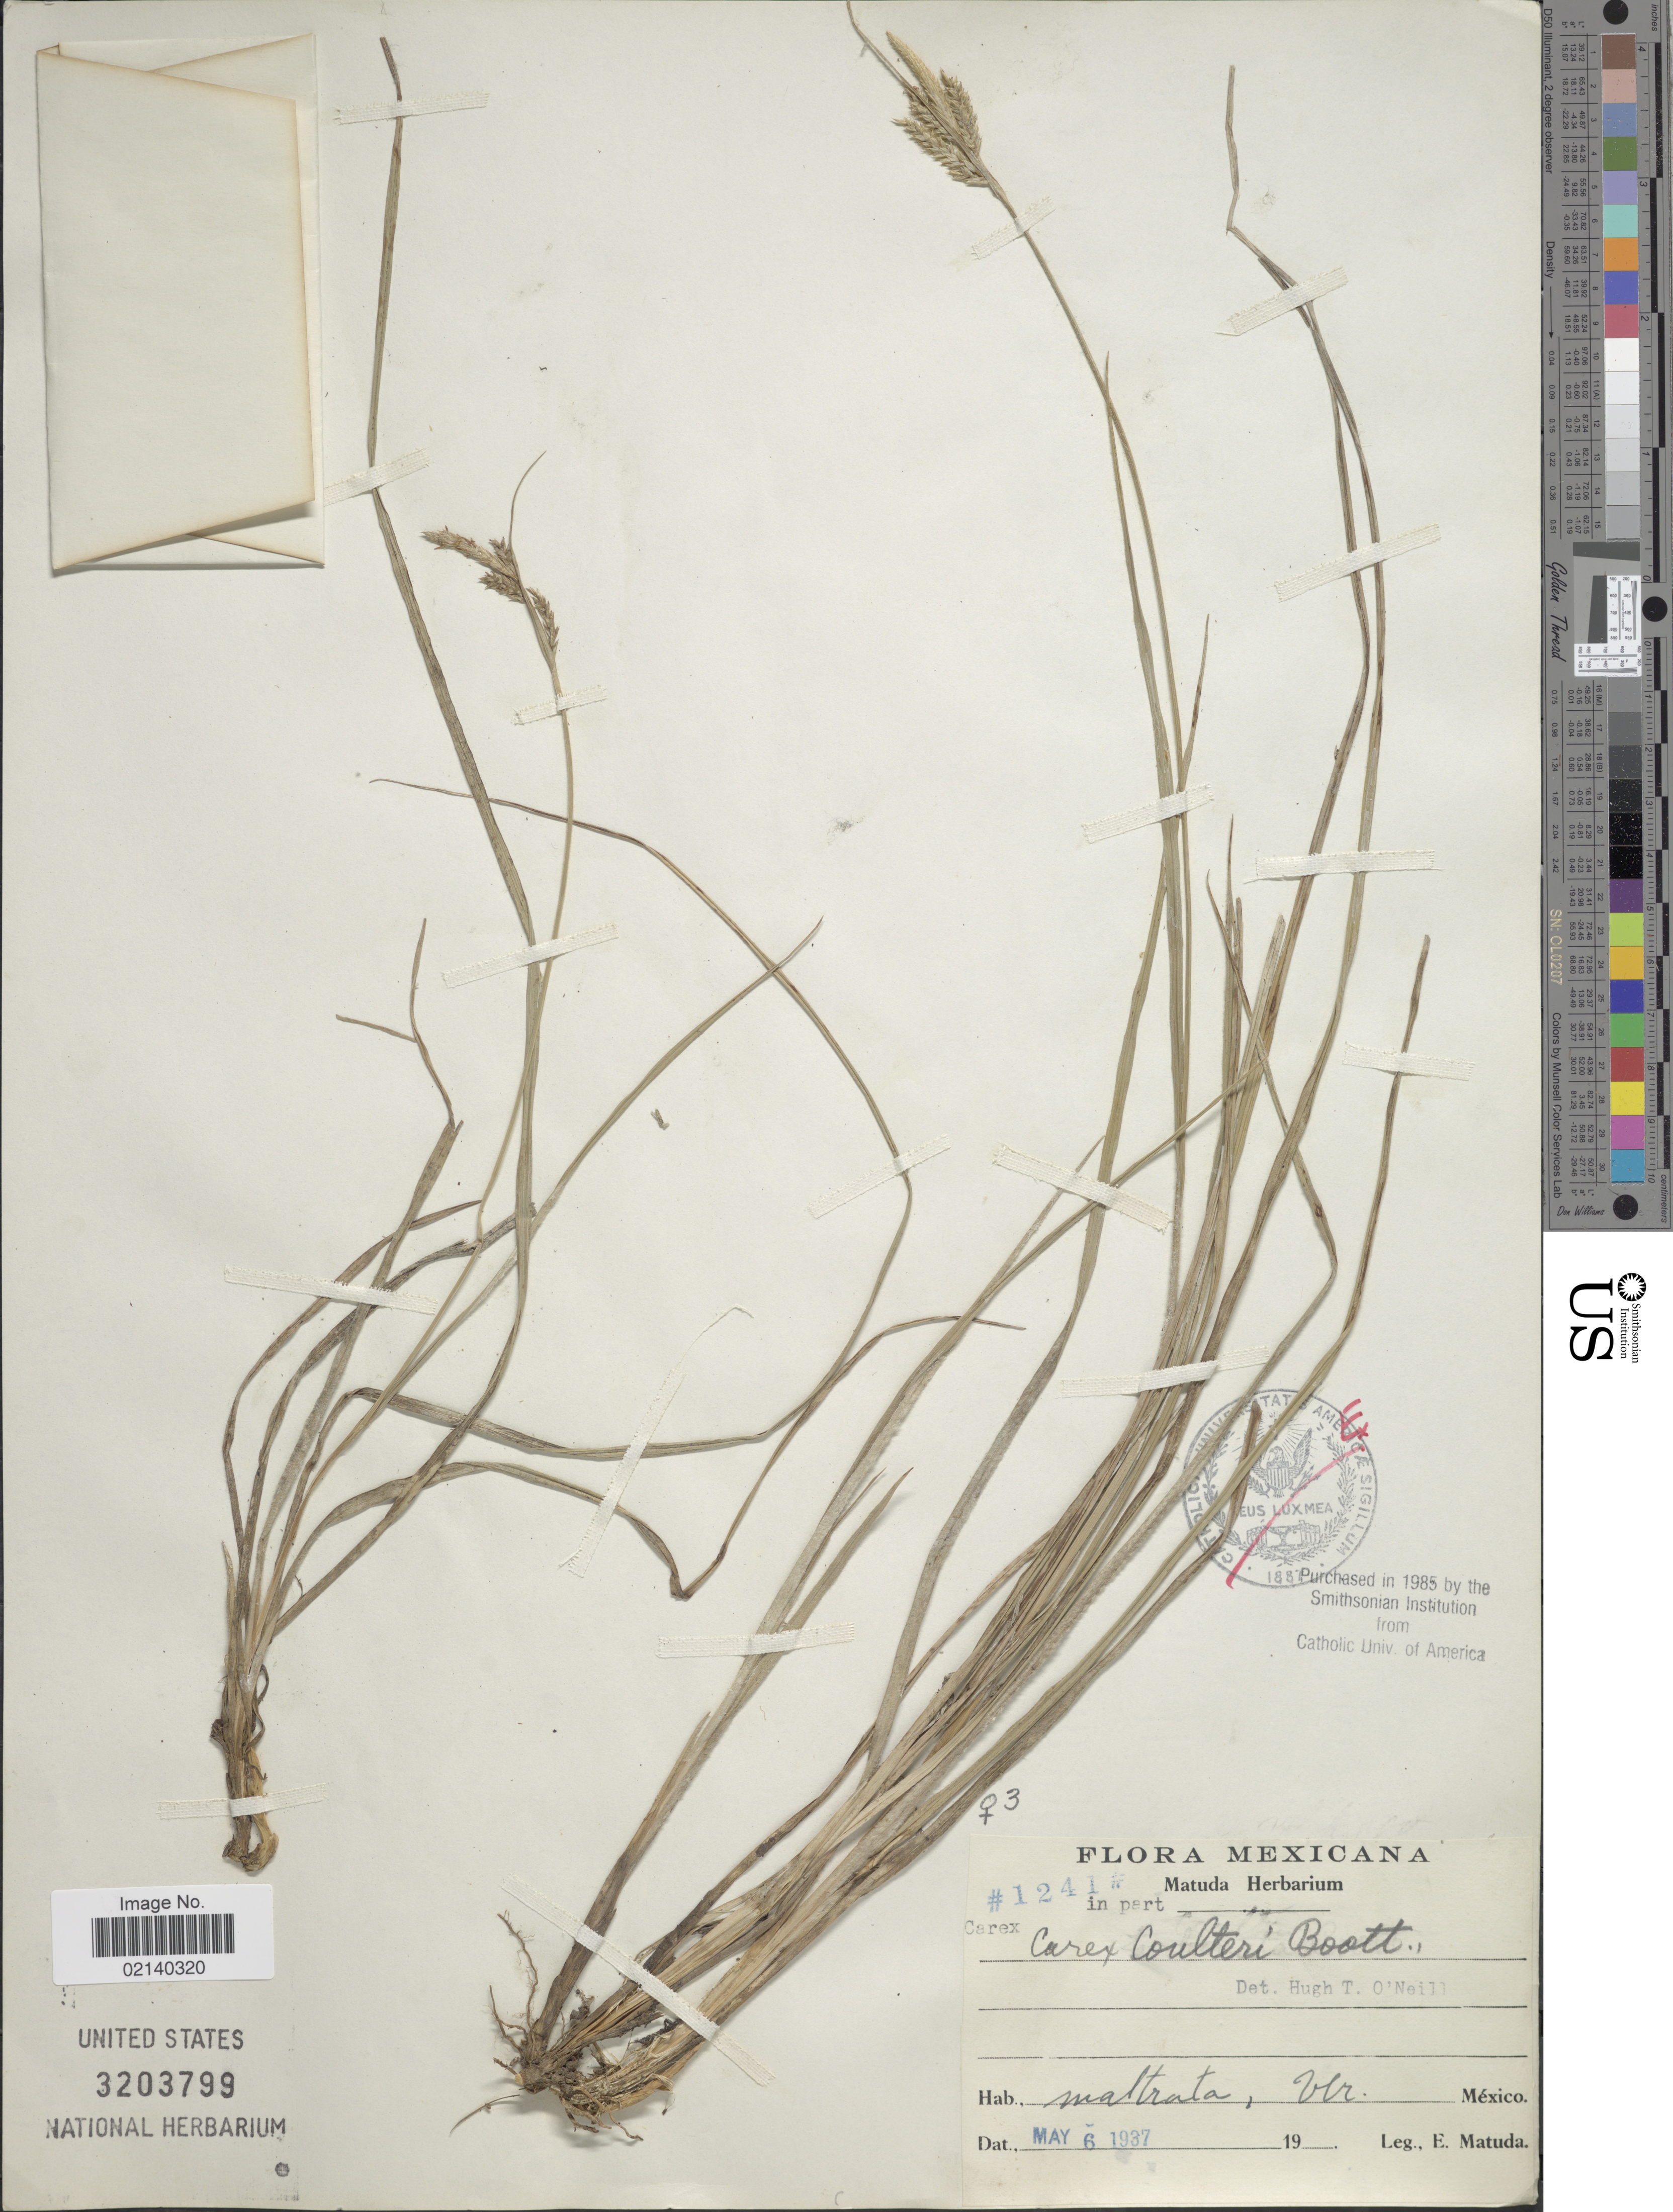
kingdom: Plantae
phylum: Tracheophyta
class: Liliopsida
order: Poales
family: Cyperaceae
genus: Carex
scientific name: Carex coulteri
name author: Boott ex Hemsl.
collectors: E. Matuda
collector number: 1241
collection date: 1937-05-06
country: Mexico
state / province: Veracruz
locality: Maltrata, Ver.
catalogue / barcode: US 3203799